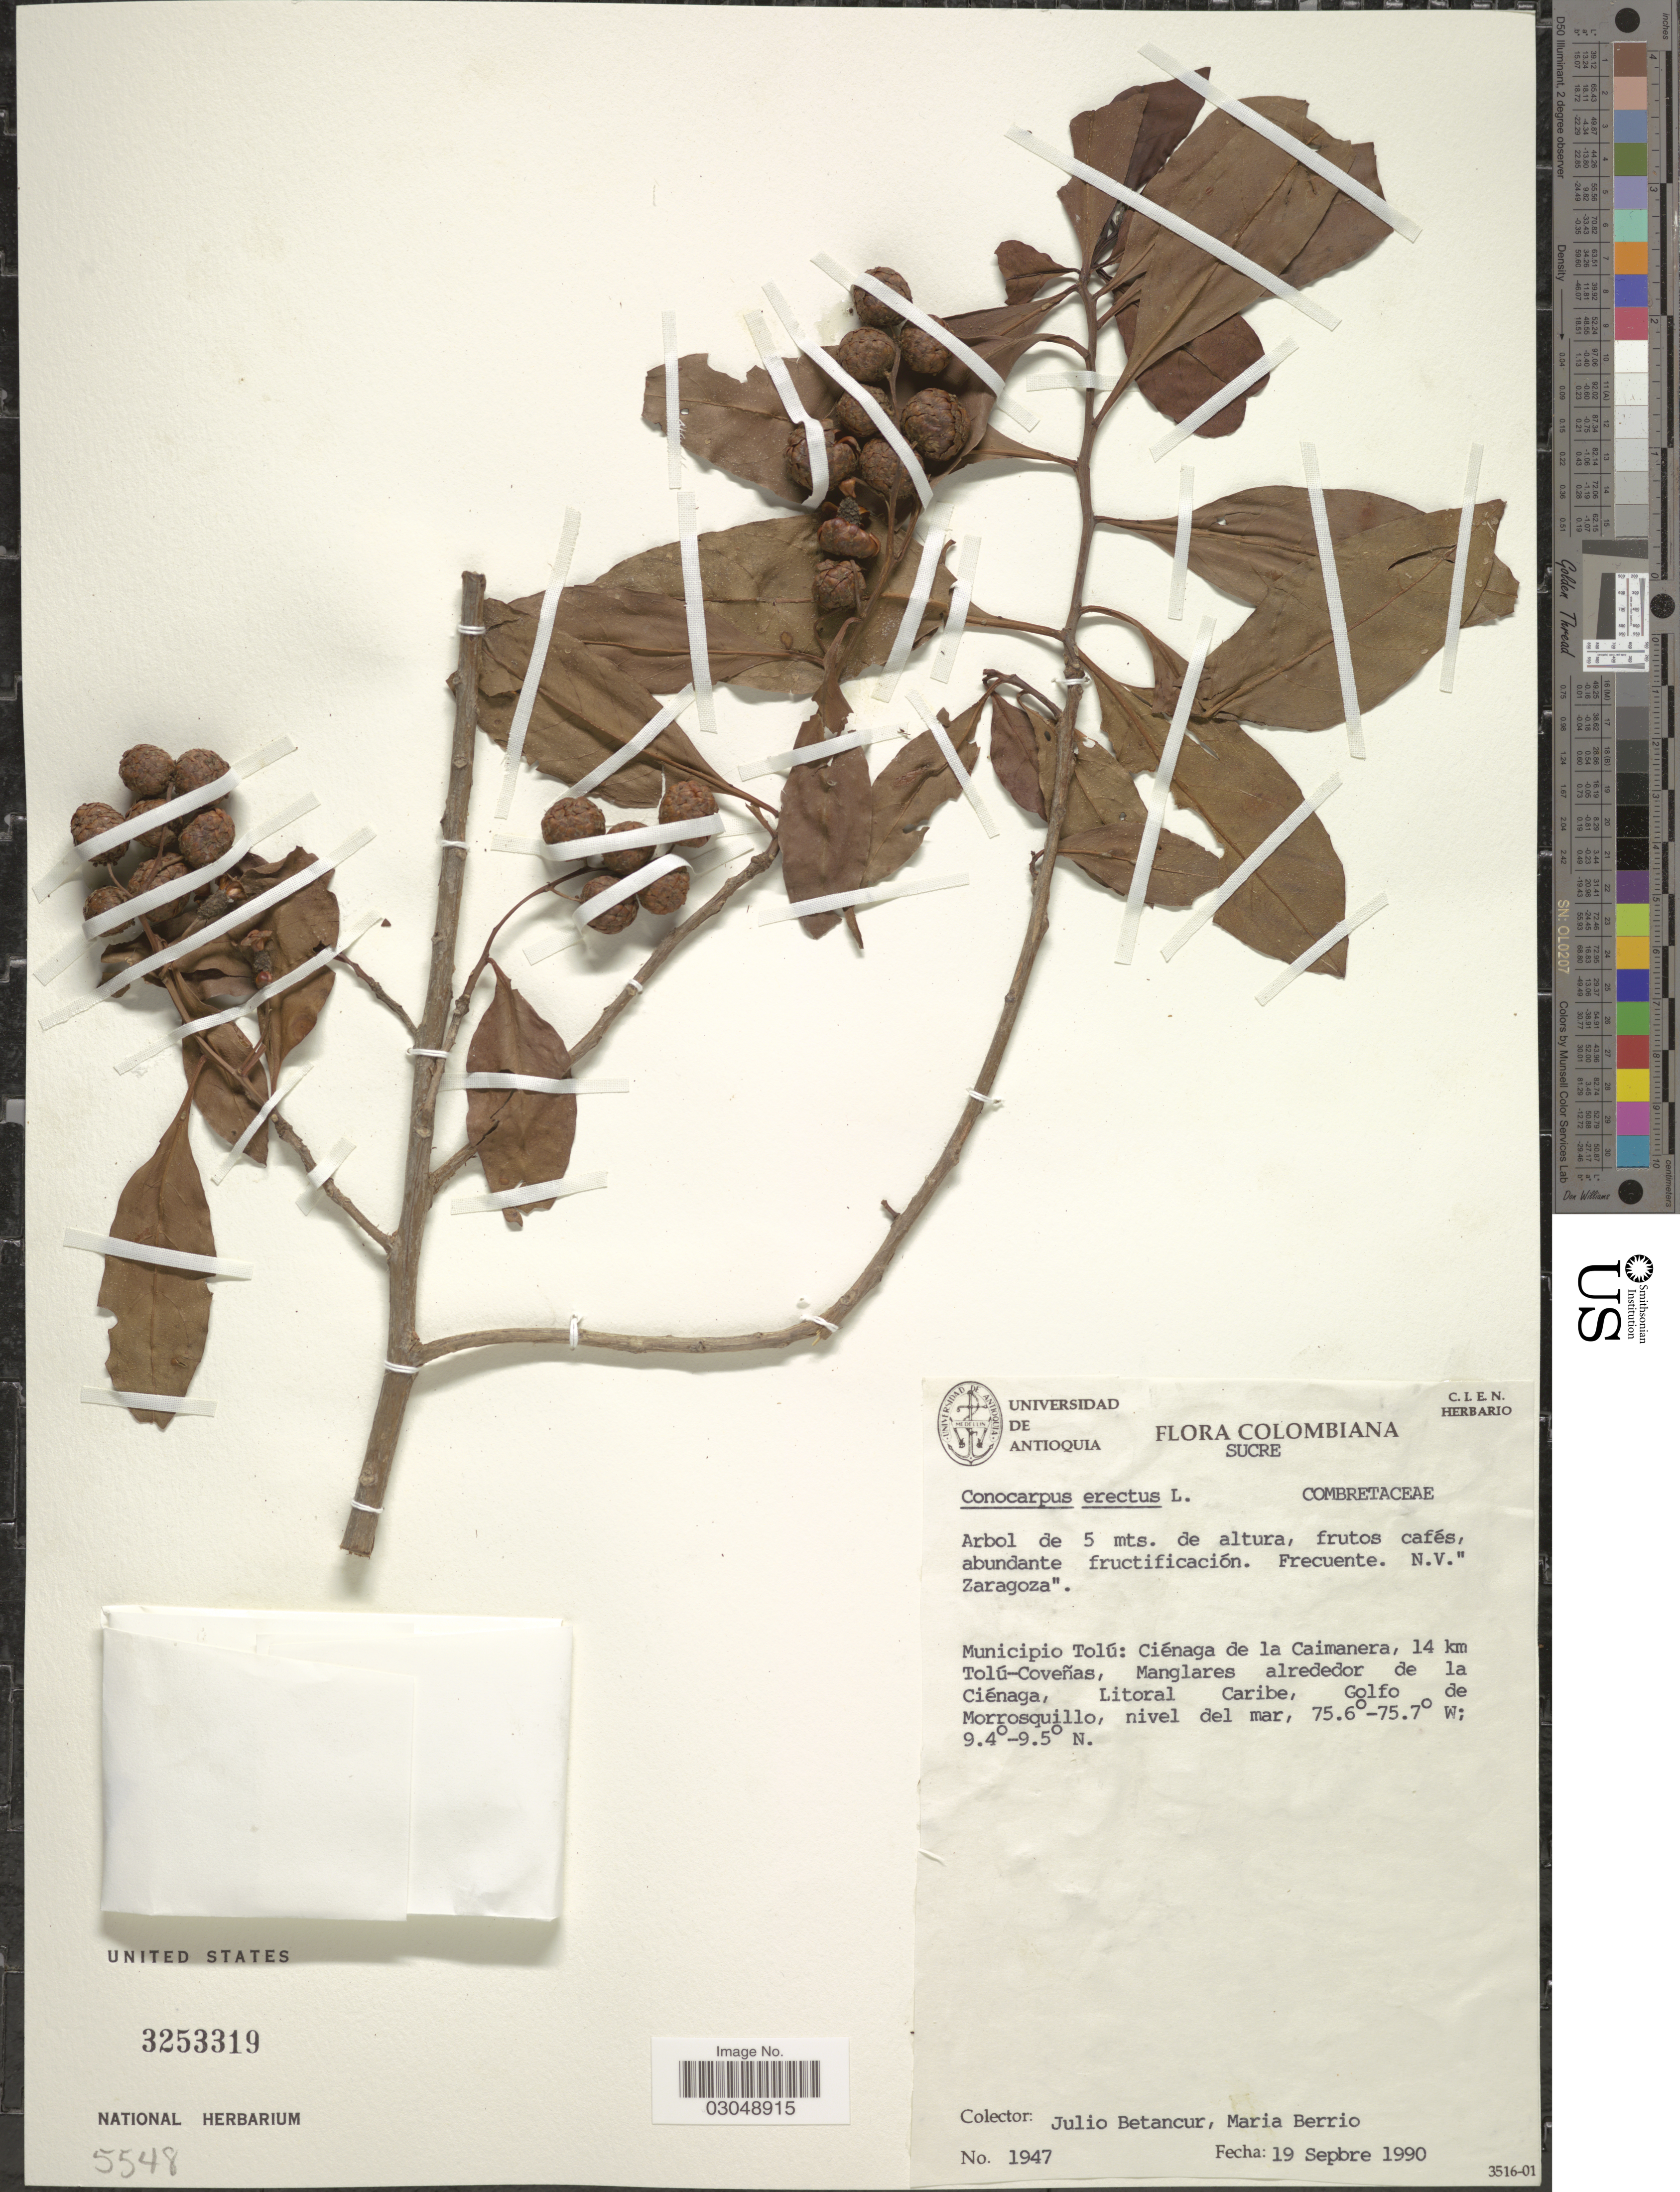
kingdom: Plantae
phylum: Tracheophyta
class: Magnoliopsida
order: Myrtales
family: Combretaceae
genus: Conocarpus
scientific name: Conocarpus erectus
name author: L.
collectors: J. Betancur & M. Berrio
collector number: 1947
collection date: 1990-09-19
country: Colombia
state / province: Sucre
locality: Municipio Tolú: Ciénaga de la Caimanera, 14 km Tolú-Coveñas, Manglares alrededor de la Ciénaga, Litoral Caribe, Golfo de Morrosquillo.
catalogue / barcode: US 3253319